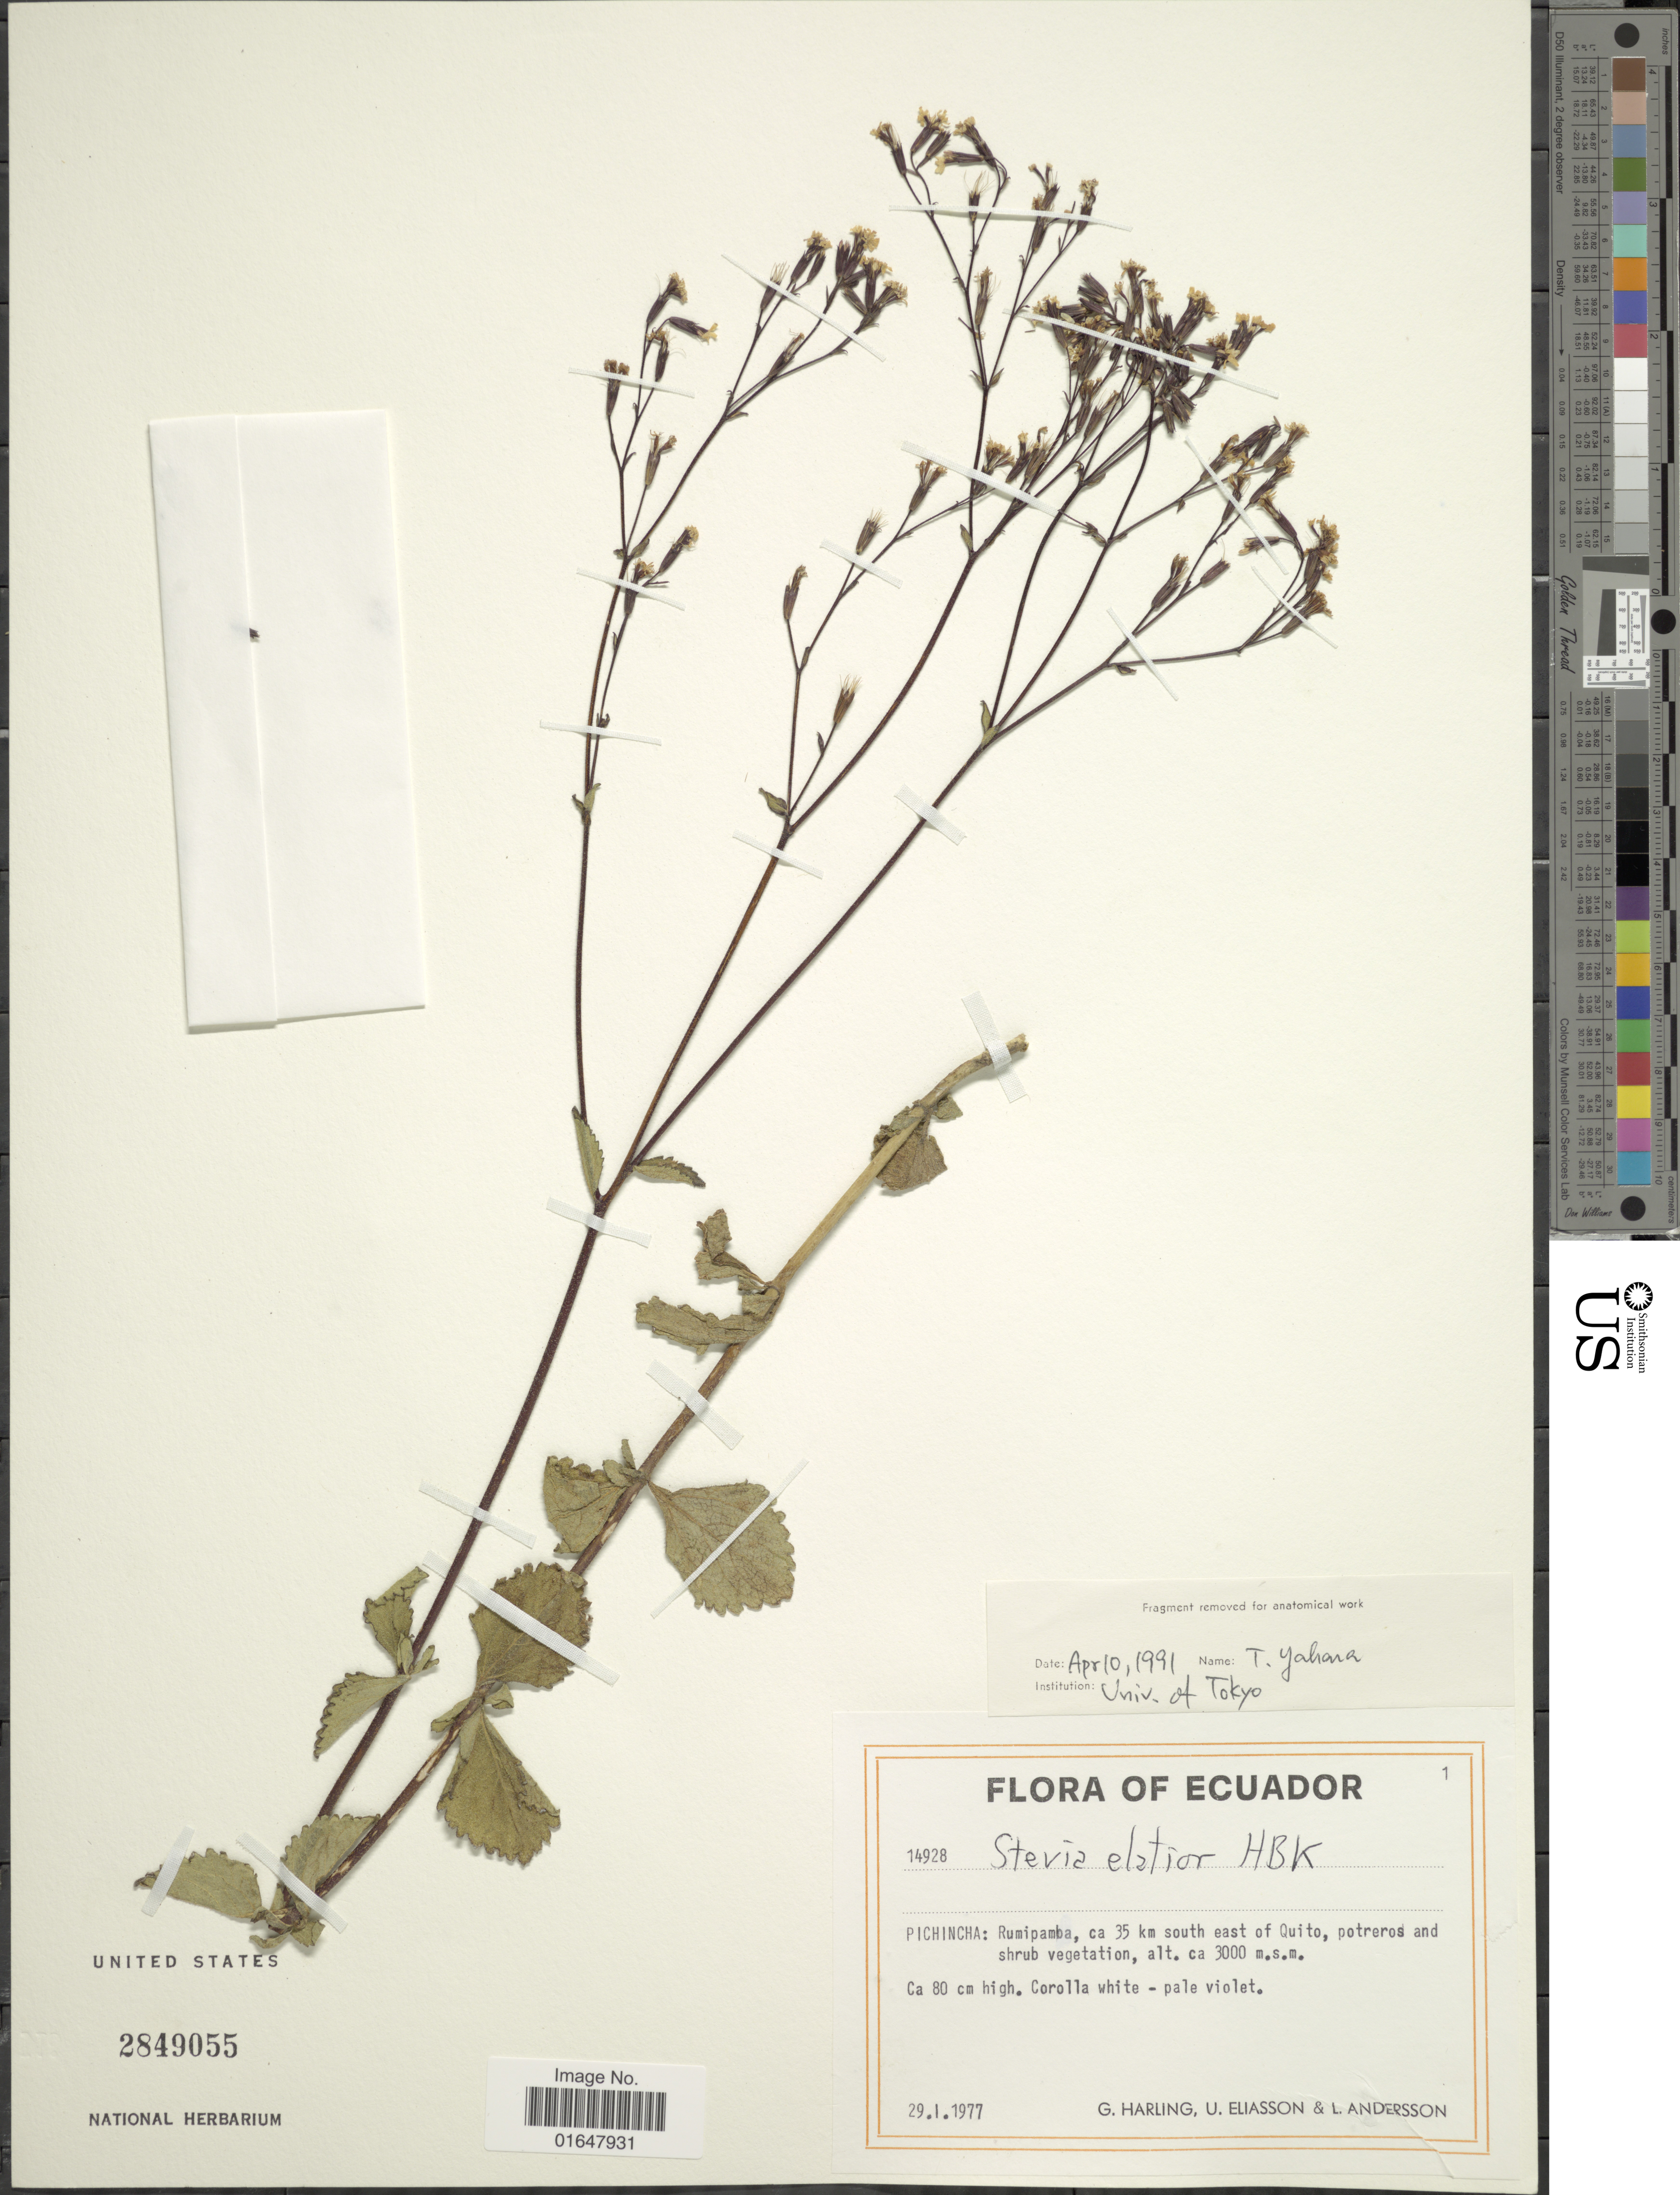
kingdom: Plantae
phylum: Tracheophyta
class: Magnoliopsida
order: Asterales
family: Asteraceae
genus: Stevia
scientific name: Stevia elatior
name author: Kunth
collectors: G. Harling, U. Eliasson & L. Andersson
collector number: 14928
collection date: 1977-01-29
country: Ecuador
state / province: Pichincha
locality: Rumipamba, ca 35 km south east of Quito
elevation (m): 3000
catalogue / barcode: US 2849055